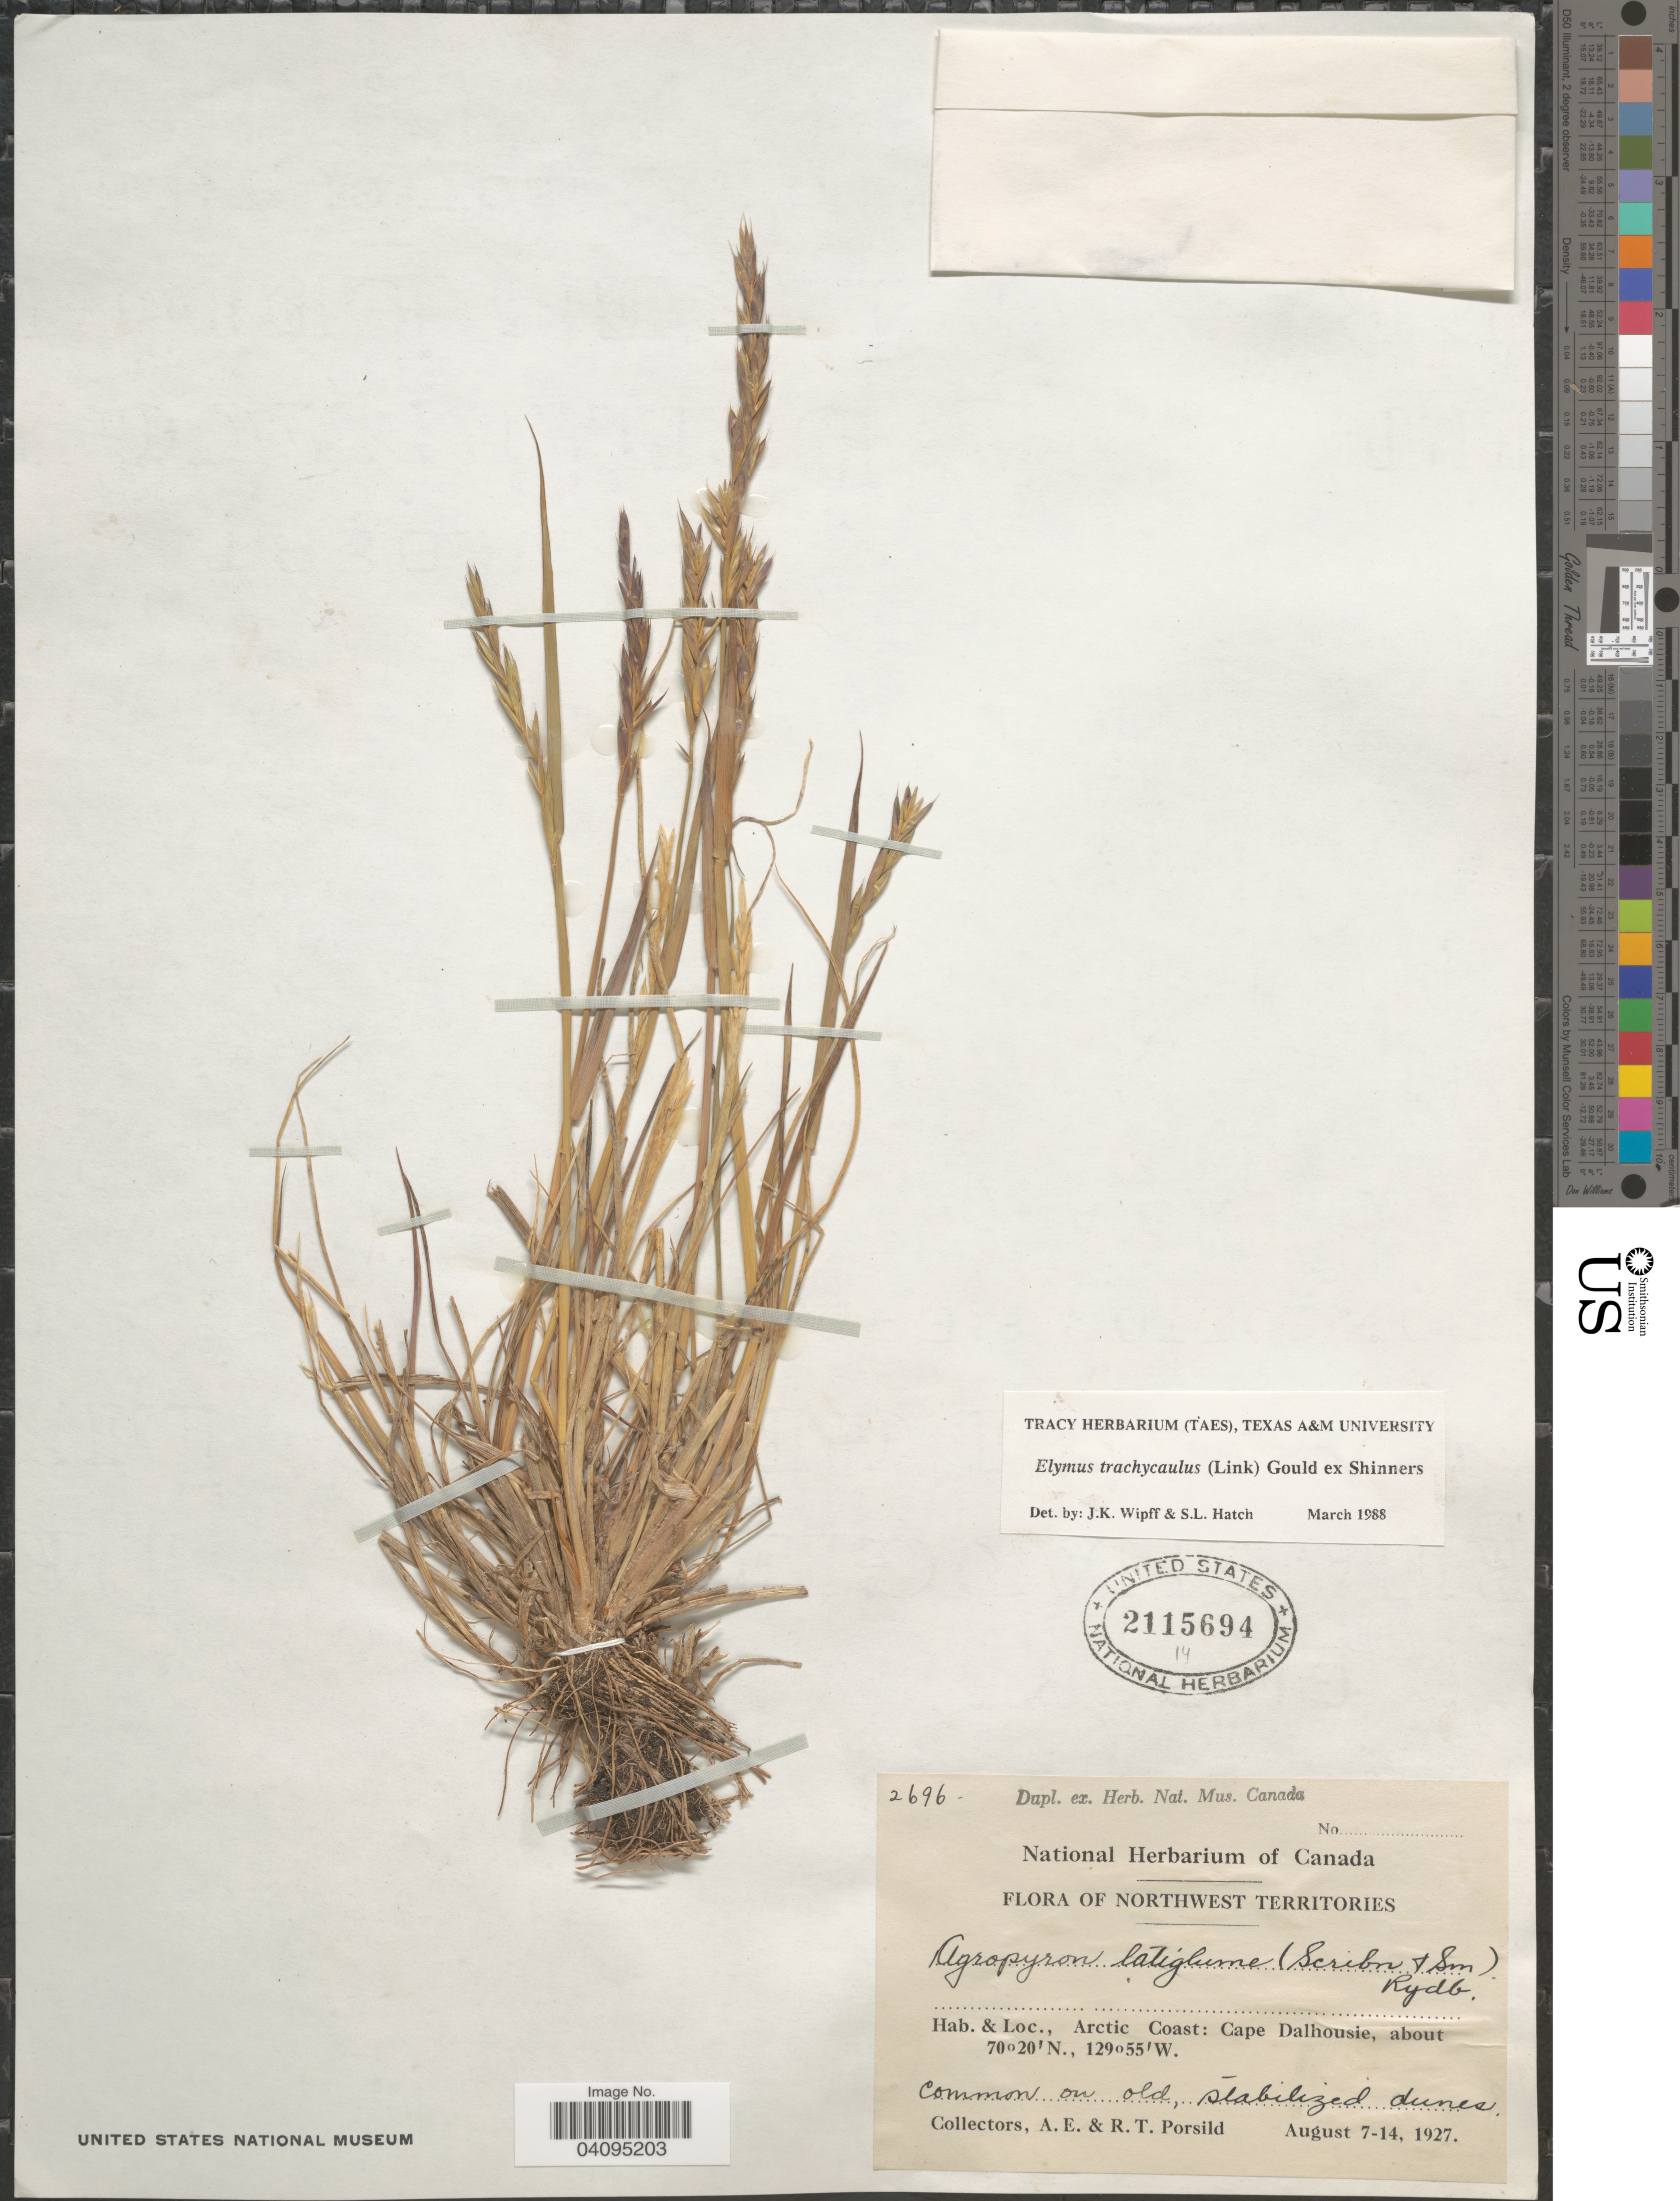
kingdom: Plantae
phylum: Tracheophyta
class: Liliopsida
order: Poales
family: Poaceae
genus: Elymus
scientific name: Elymus trachycaulus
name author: (Link) Gould ex Shinners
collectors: A. E. Porsild & R. T. Porsild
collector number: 2696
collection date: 1927-08-07/1927-08-14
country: Canada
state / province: Northwest Territories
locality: Arctic Coast: Cape Dalhousie.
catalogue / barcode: US 2115694